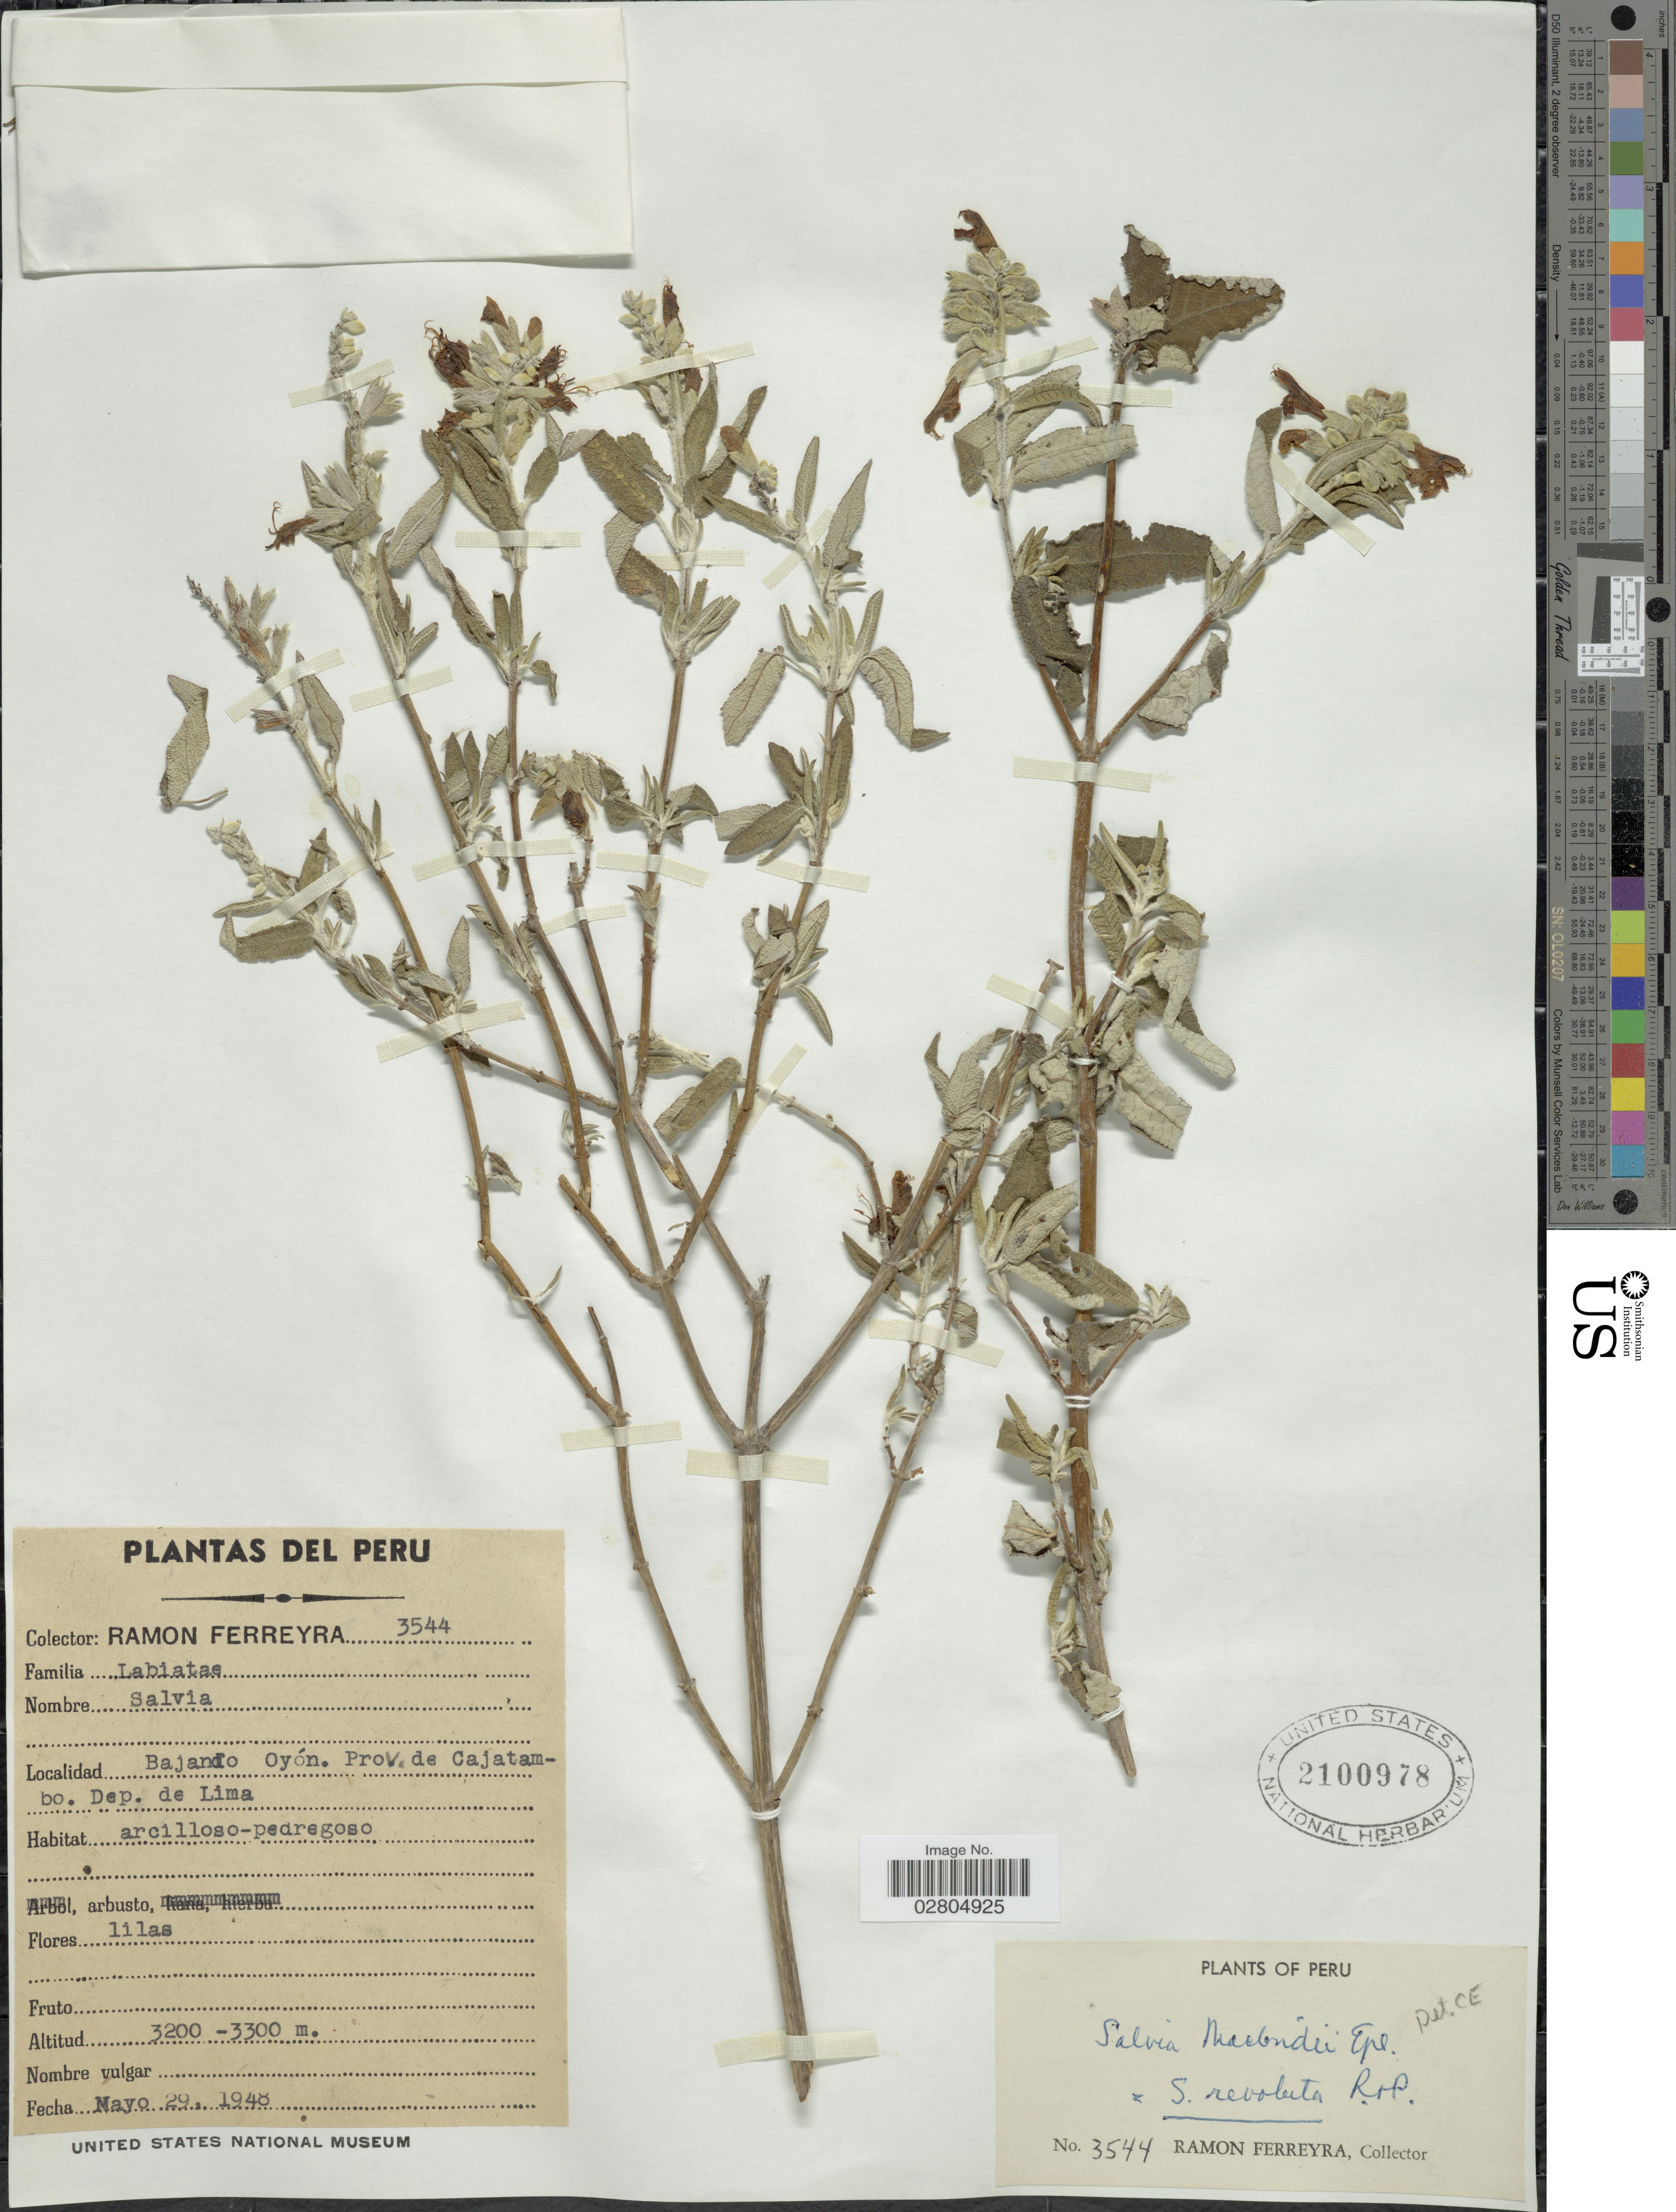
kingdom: Plantae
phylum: Tracheophyta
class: Magnoliopsida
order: Lamiales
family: Lamiaceae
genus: Salvia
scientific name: Salvia revoluta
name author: Ruiz & Pav.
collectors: R. A. Ferreyra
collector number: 3544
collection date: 1948-05-29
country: Peru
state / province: Lima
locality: Bajando Oyón. Prov. de Cajatambo. Dep. de Lima.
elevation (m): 3200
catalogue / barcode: US 2100978